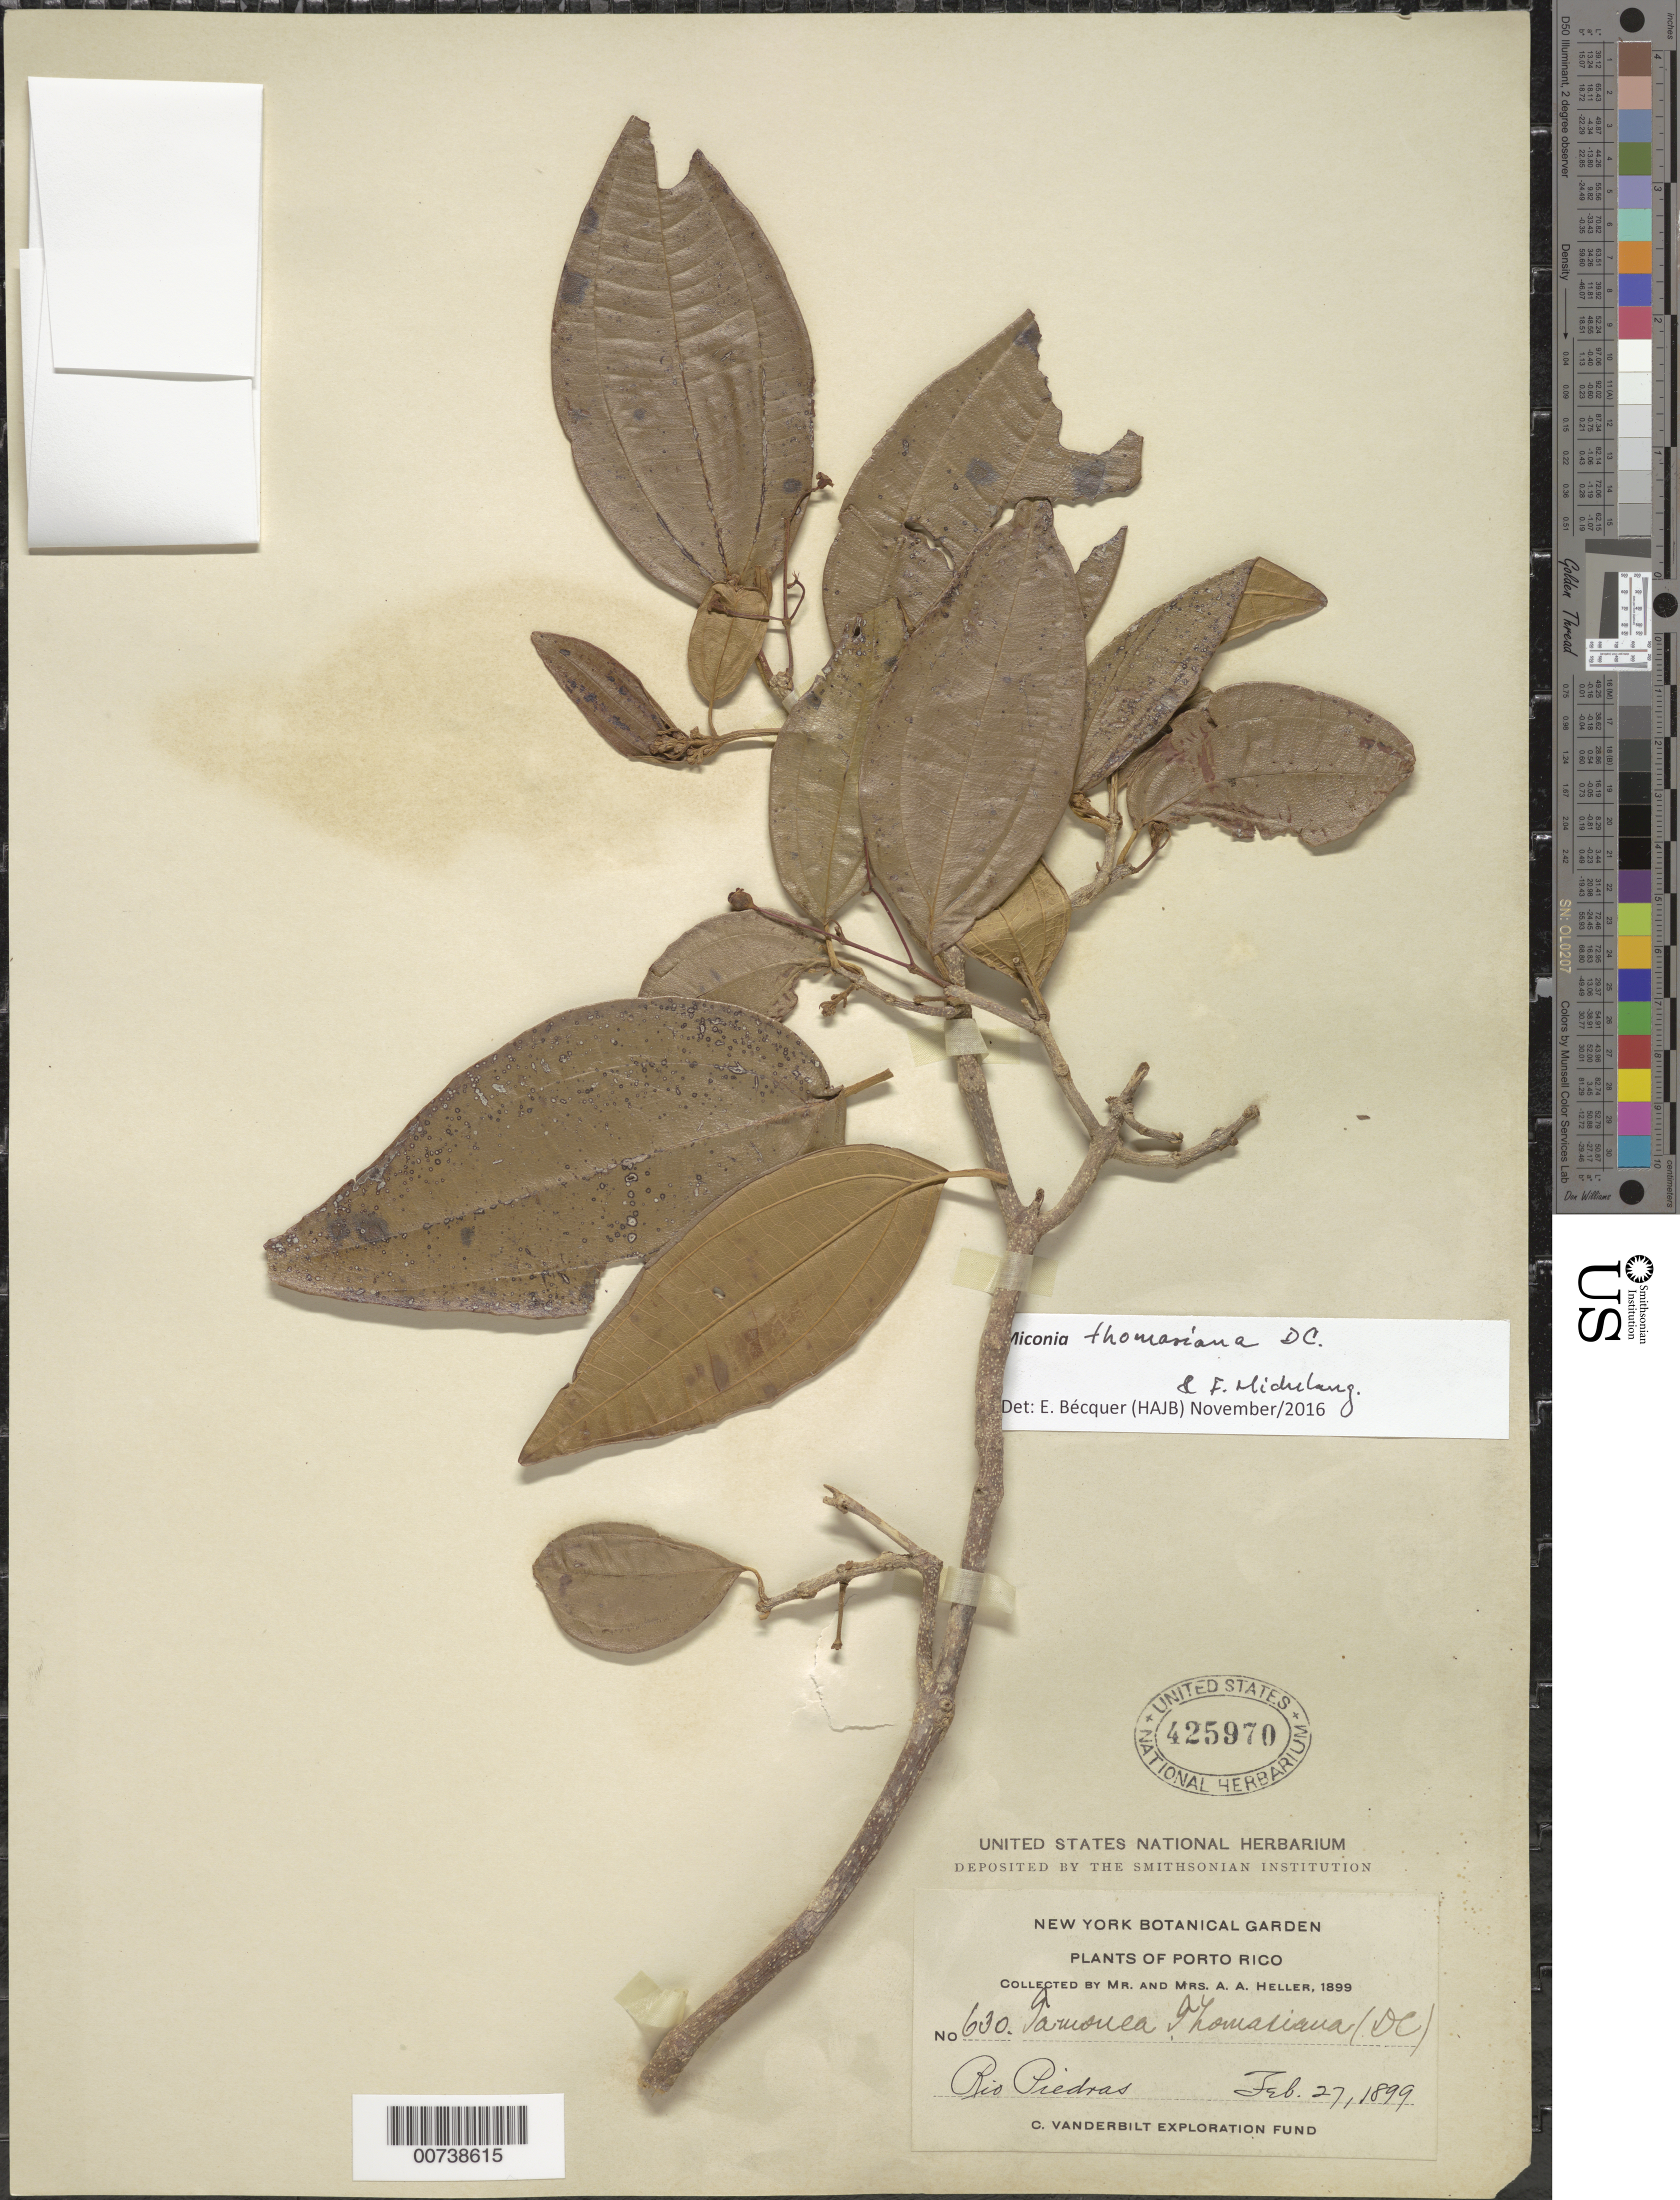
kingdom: Plantae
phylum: Tracheophyta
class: Magnoliopsida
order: Myrtales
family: Melastomataceae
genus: Miconia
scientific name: Miconia thomasiana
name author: DC.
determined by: Bécquer Granados, E. R.; Michelangeli, F. A.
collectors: A. A. Heller & E. G. Heller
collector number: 630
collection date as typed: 27 Feb 1899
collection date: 1899-02-27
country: Puerto Rico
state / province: San Juan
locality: Rio Piedras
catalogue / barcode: US 425970